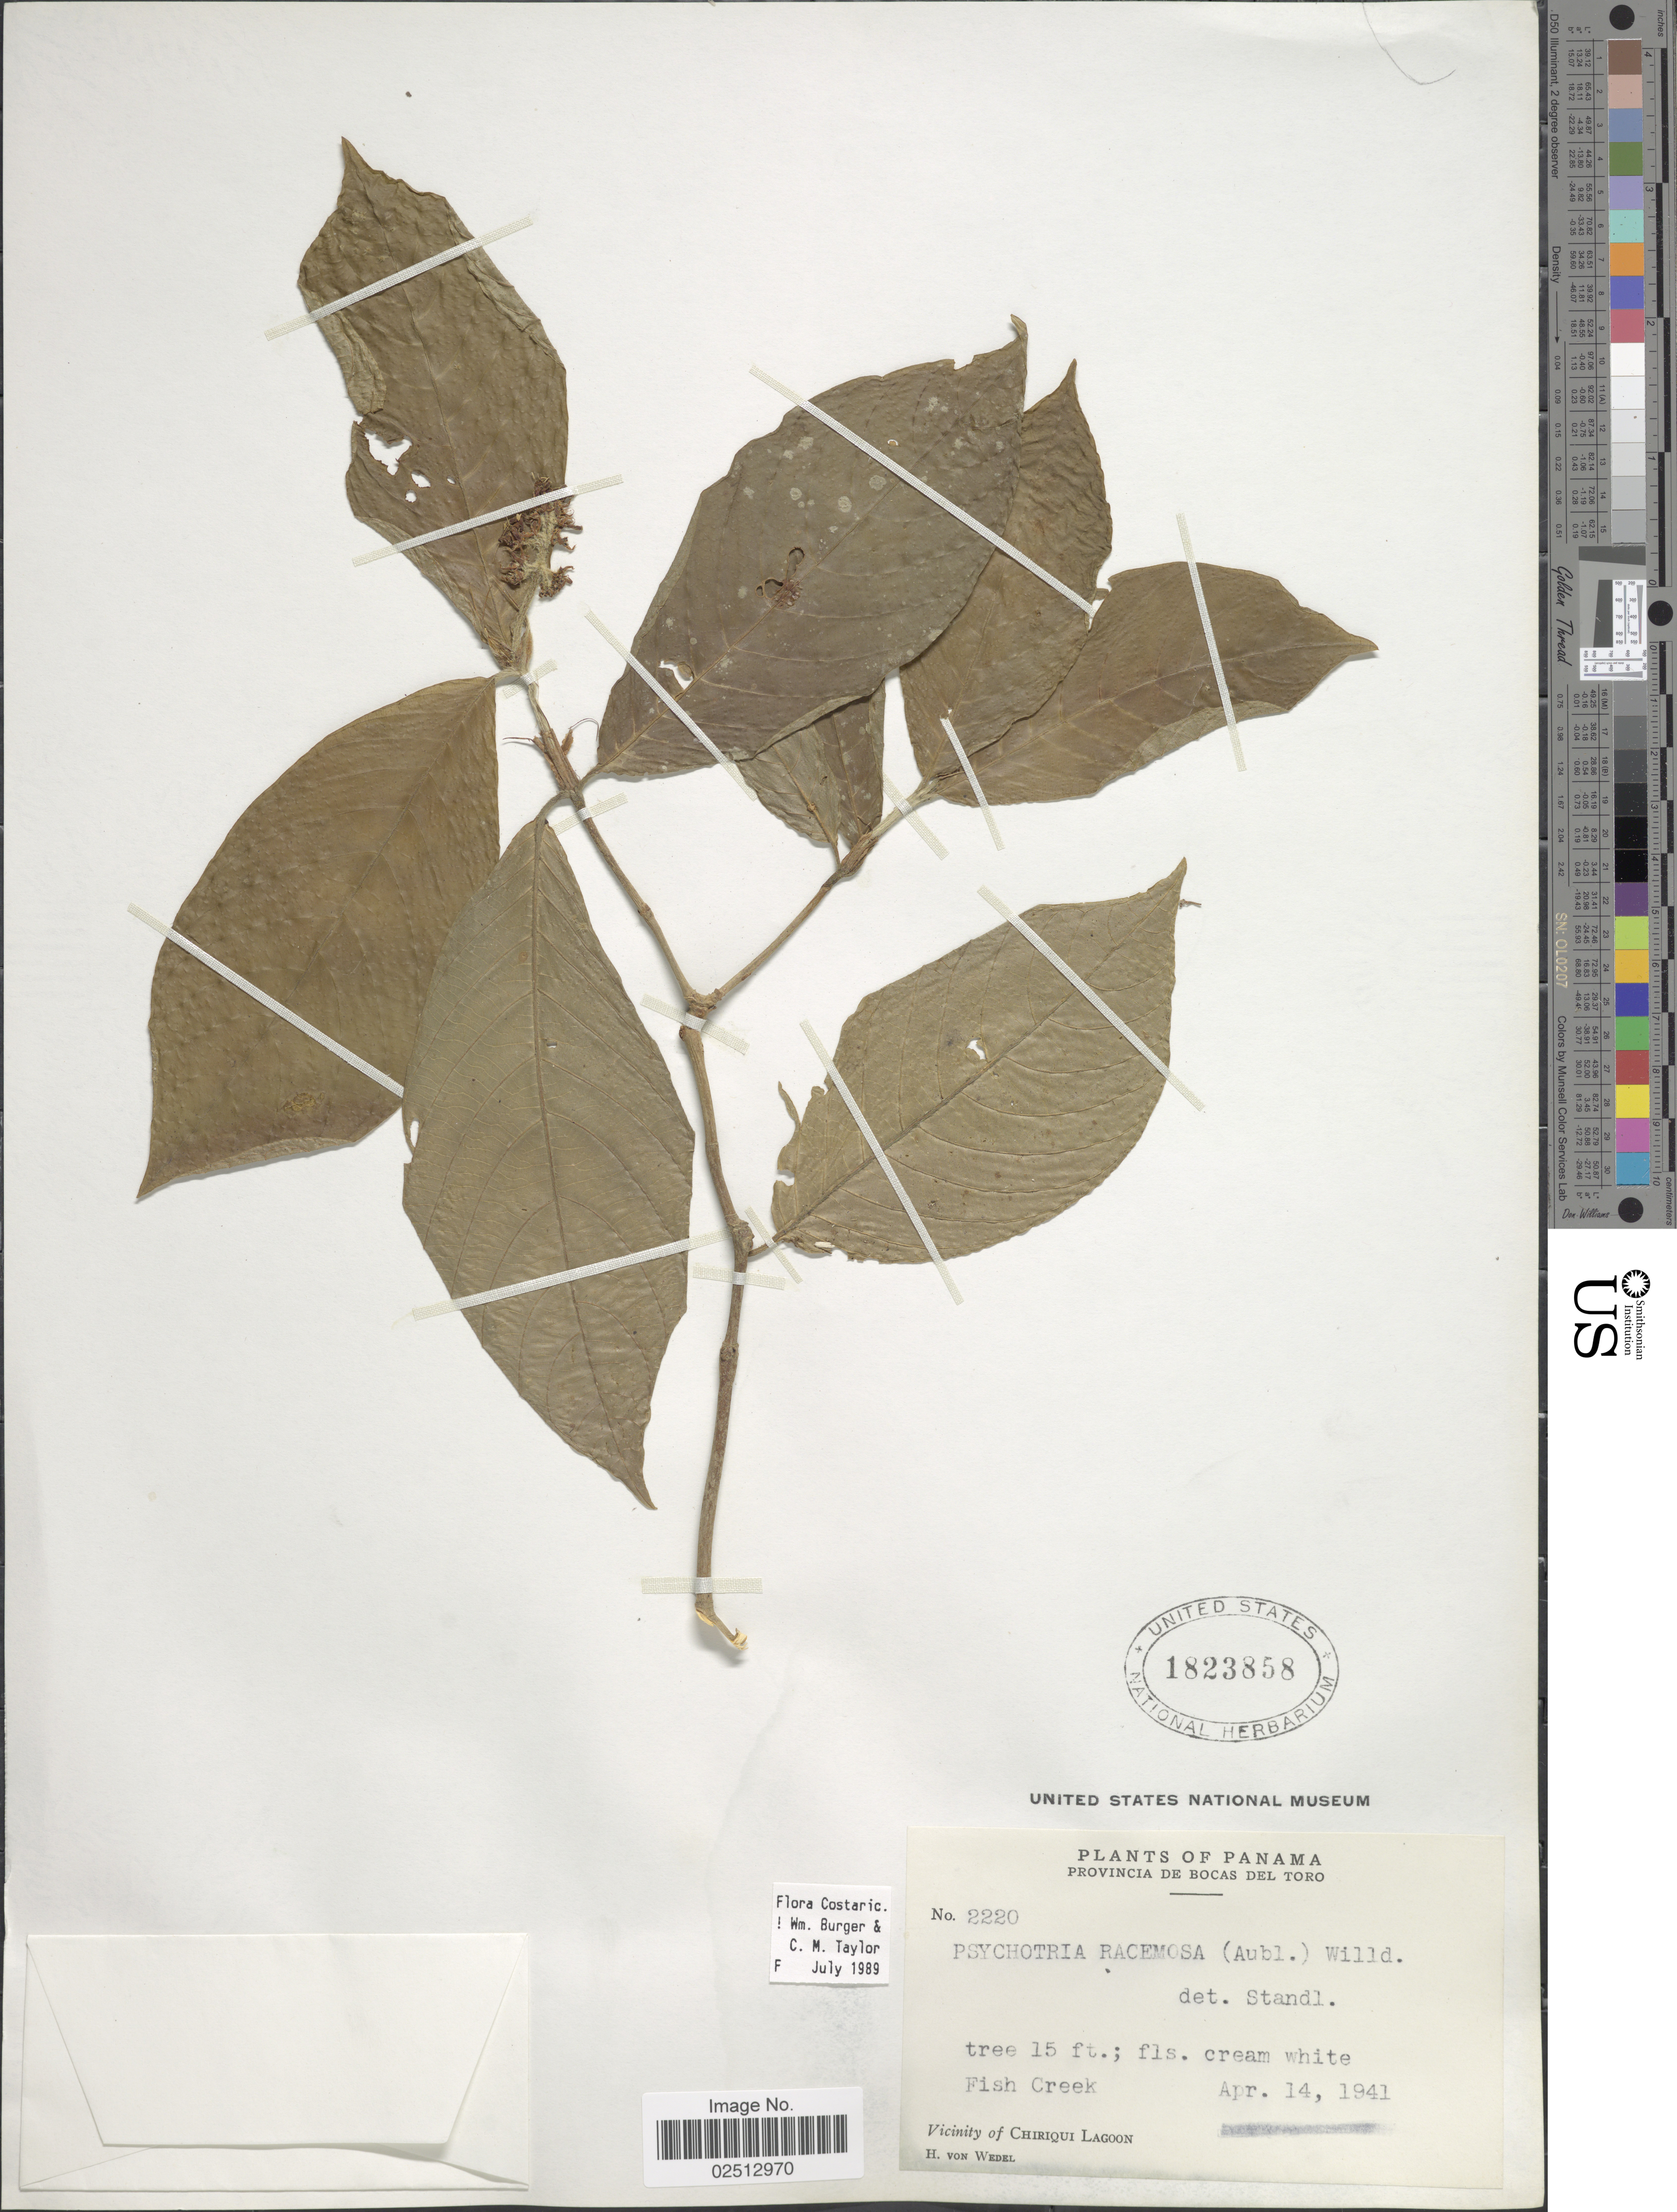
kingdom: Plantae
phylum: Tracheophyta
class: Magnoliopsida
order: Gentianales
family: Rubiaceae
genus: Psychotria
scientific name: Psychotria racemosa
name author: (Aubl.) Raeuschel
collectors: H. von Wedel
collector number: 2220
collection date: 1941-04-14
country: Panama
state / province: Bocas del Toro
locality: Provincia de Bocas del Toro. Fish Creek. Vicinity of Chiriqui Lagoon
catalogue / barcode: US 1823858